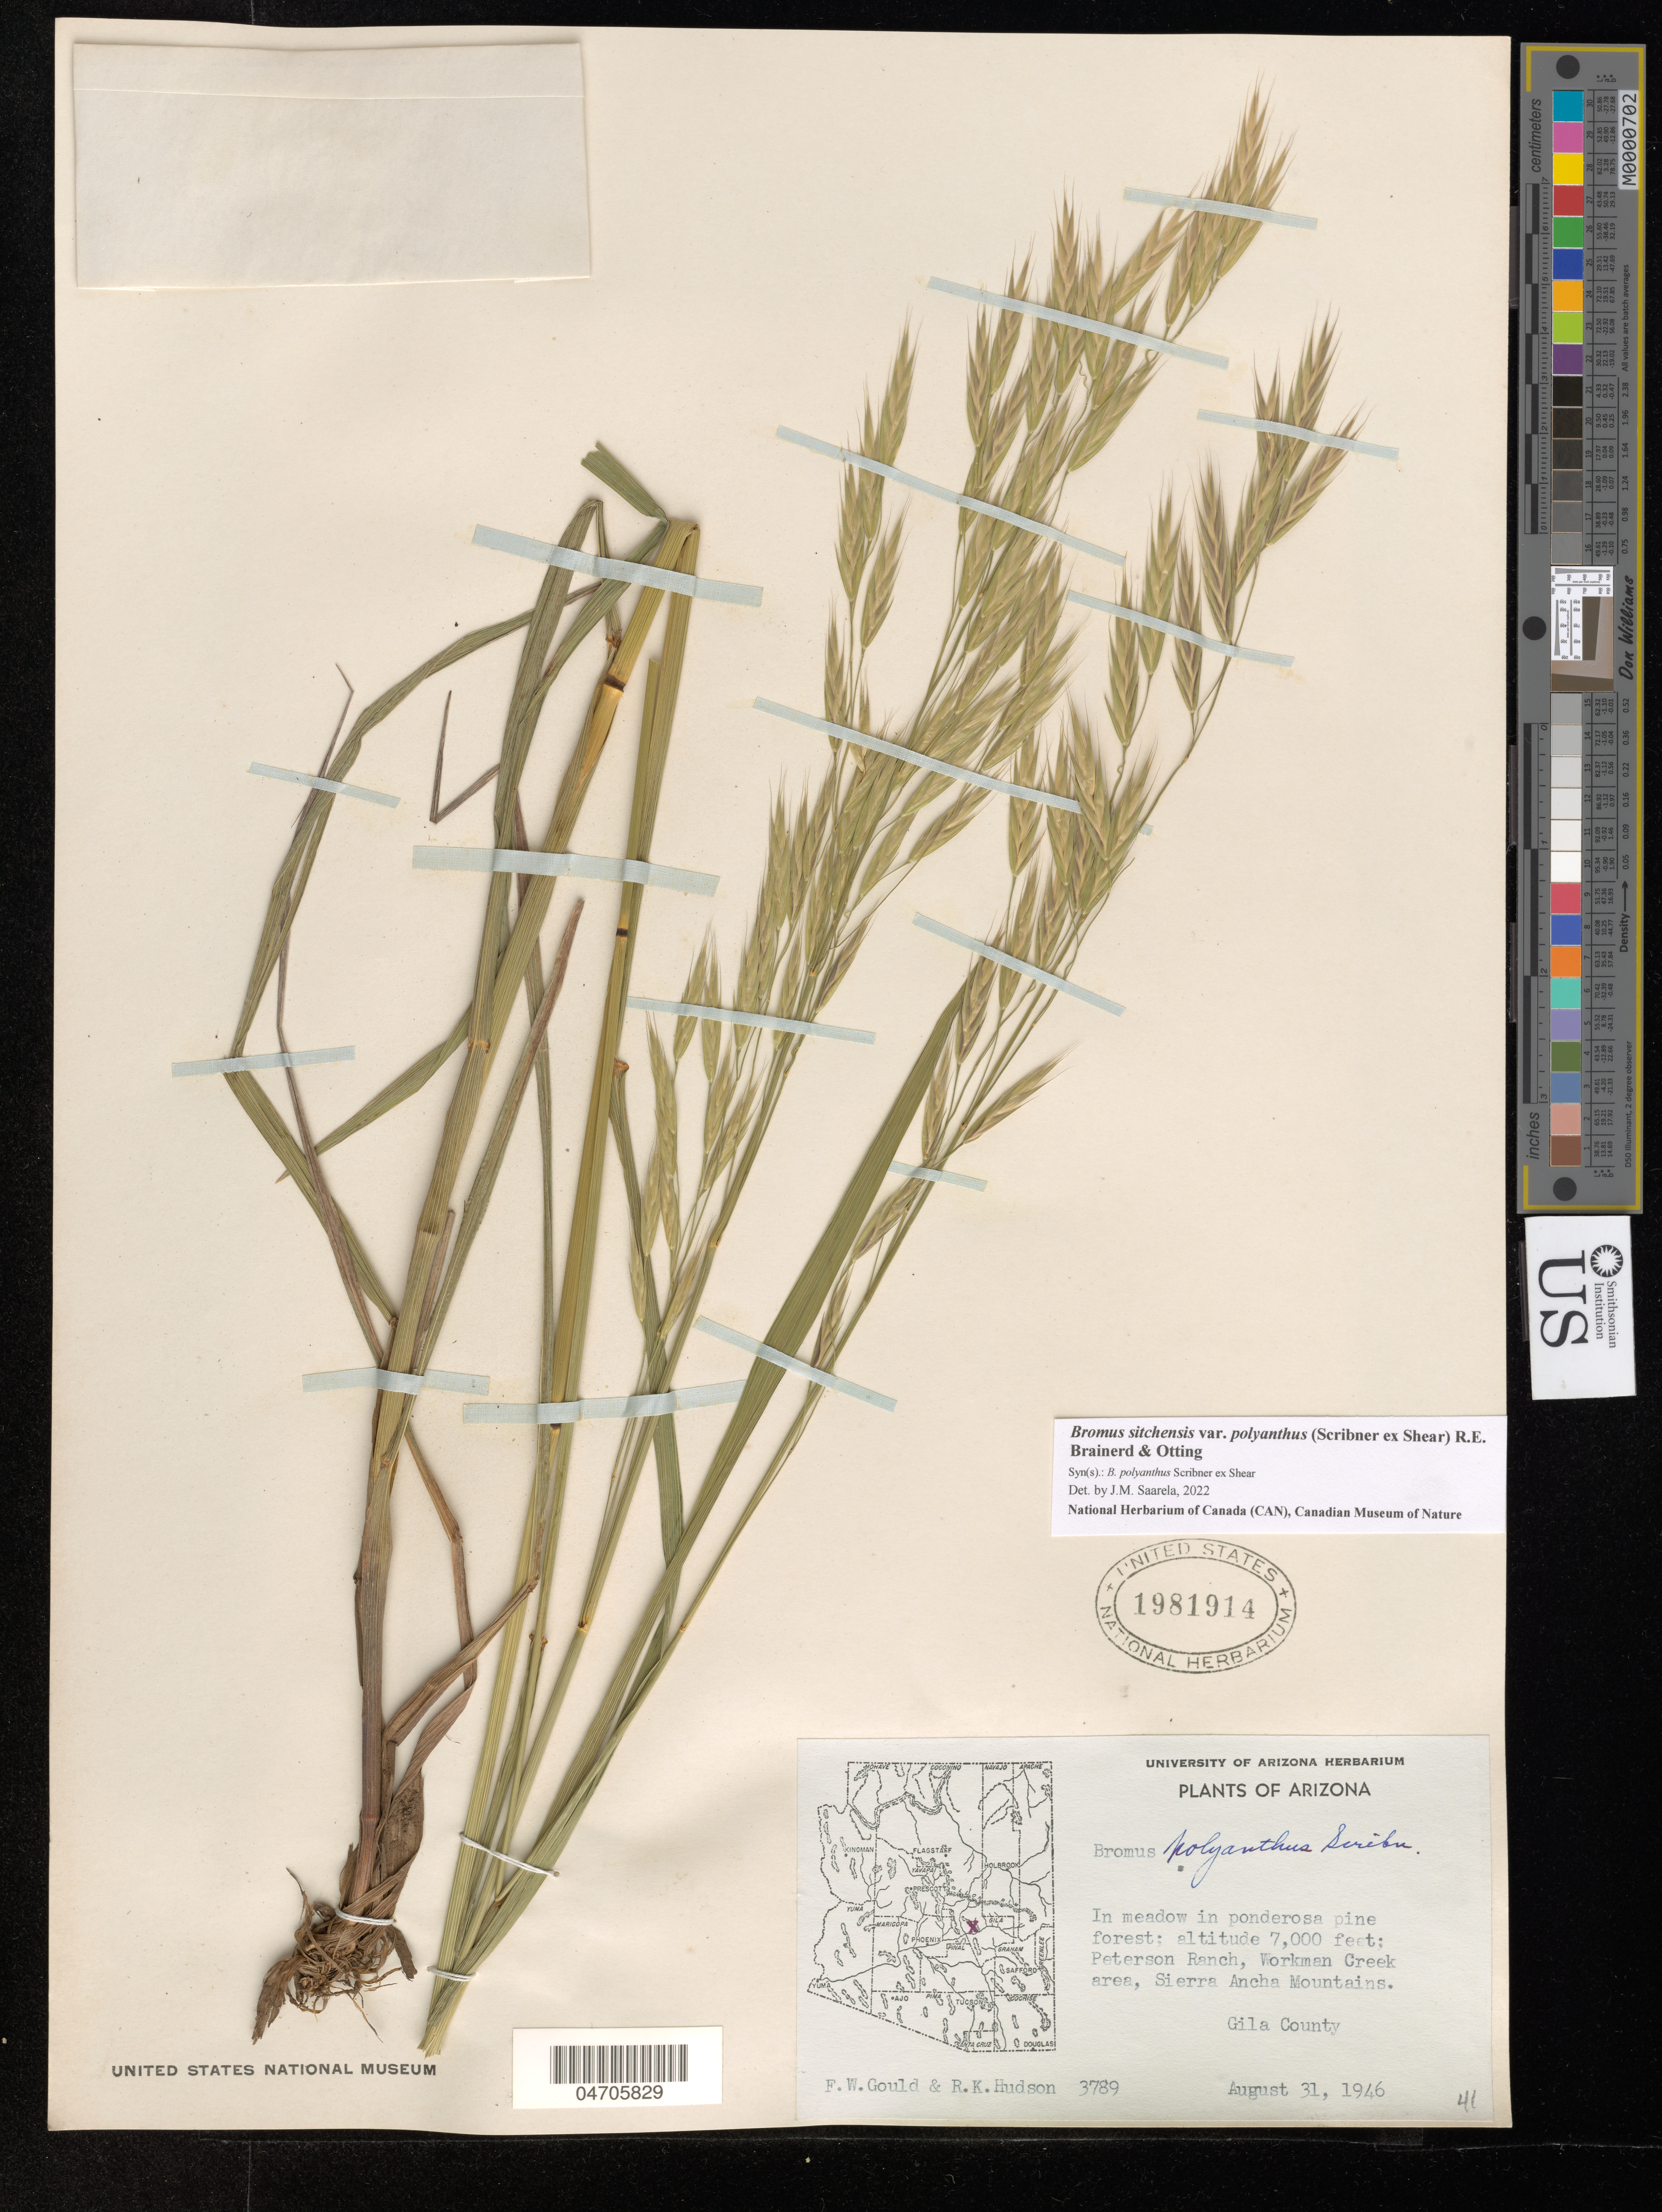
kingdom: Plantae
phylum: Tracheophyta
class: Liliopsida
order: Poales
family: Poaceae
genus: Bromus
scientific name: Bromus sitchensis var. polyanthus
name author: (Scribn. ex Shear) R.E. Brainerd & Otting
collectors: F. W. Gould & R. K. Hudson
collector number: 3789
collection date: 1946-08-31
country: United States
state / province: Arizona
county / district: Gila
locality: In meadow in ponderosa pine forest; Peterson Ranch, Workman Creek area, Sierra Ancha Mountains. Gila County.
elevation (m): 2134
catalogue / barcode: US 1981914